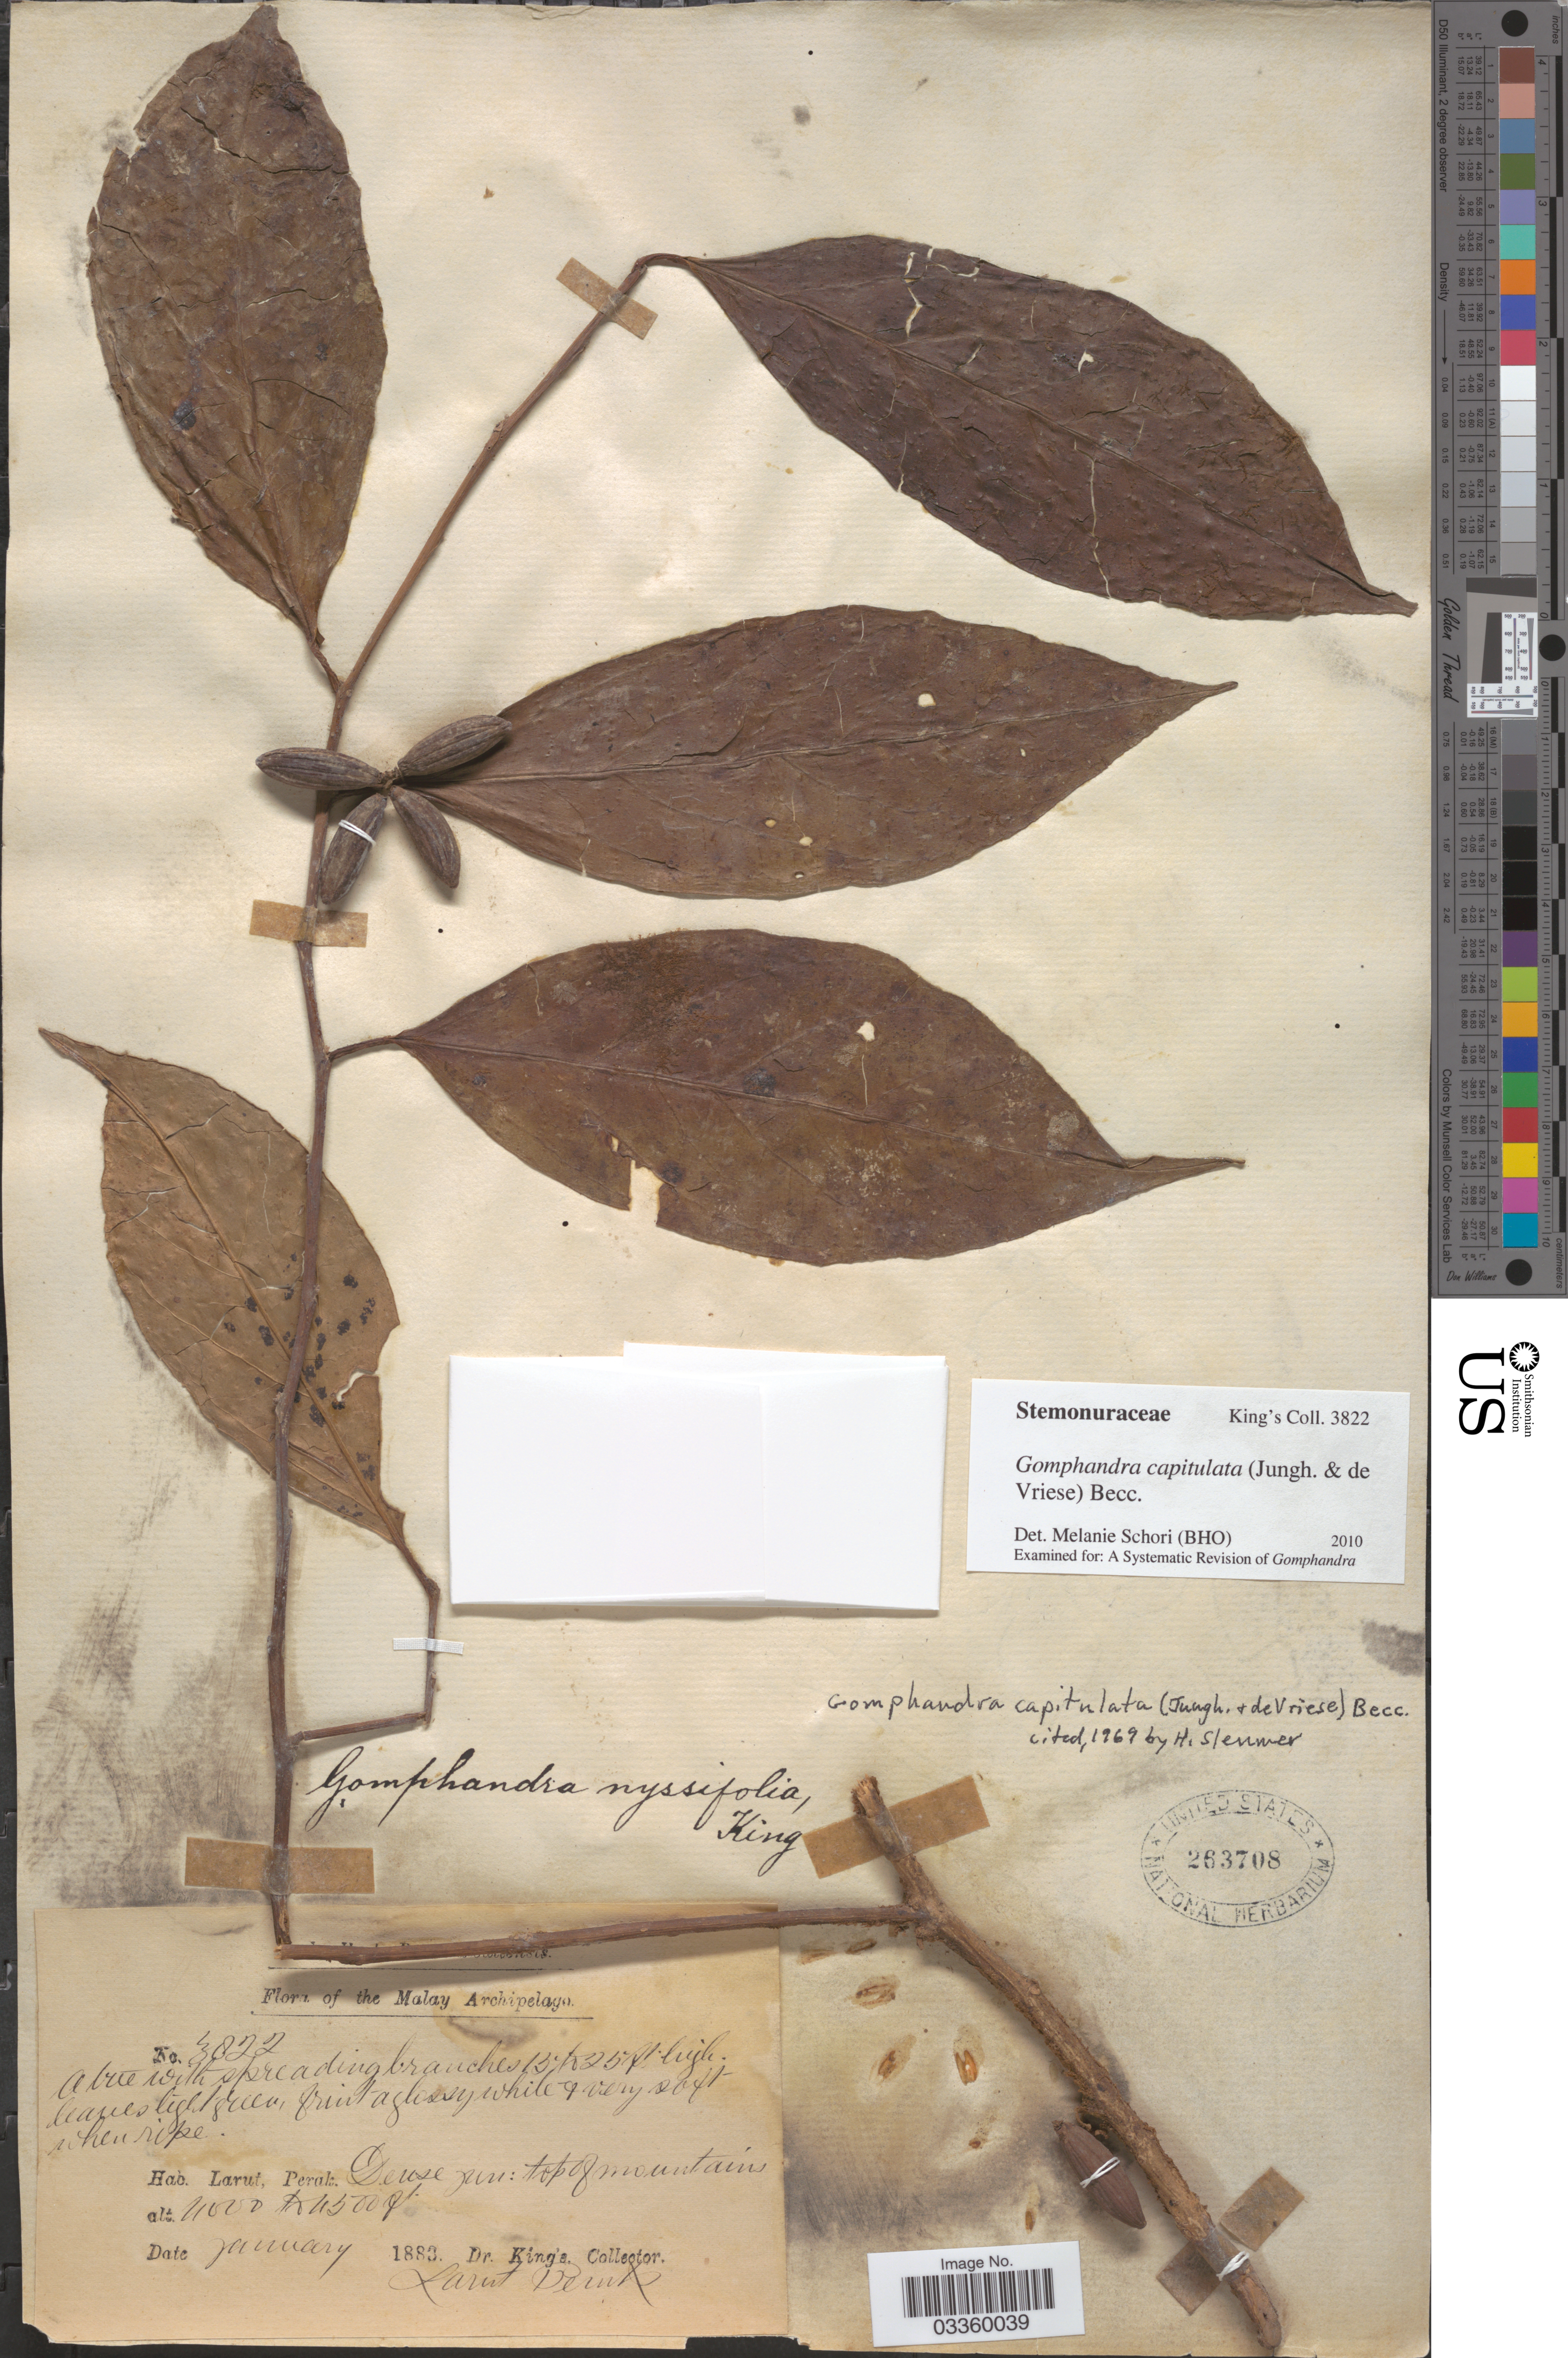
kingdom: Plantae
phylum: Tracheophyta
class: Magnoliopsida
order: Cardiopteridales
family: Stemonuraceae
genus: Gomphandra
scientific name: Gomphandra capitulata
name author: Becc.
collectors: Dr. King's collector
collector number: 3822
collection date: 1883-01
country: Malaysia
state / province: Perak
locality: Malay Archipelago. Larut.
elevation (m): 1219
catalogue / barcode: US 263708